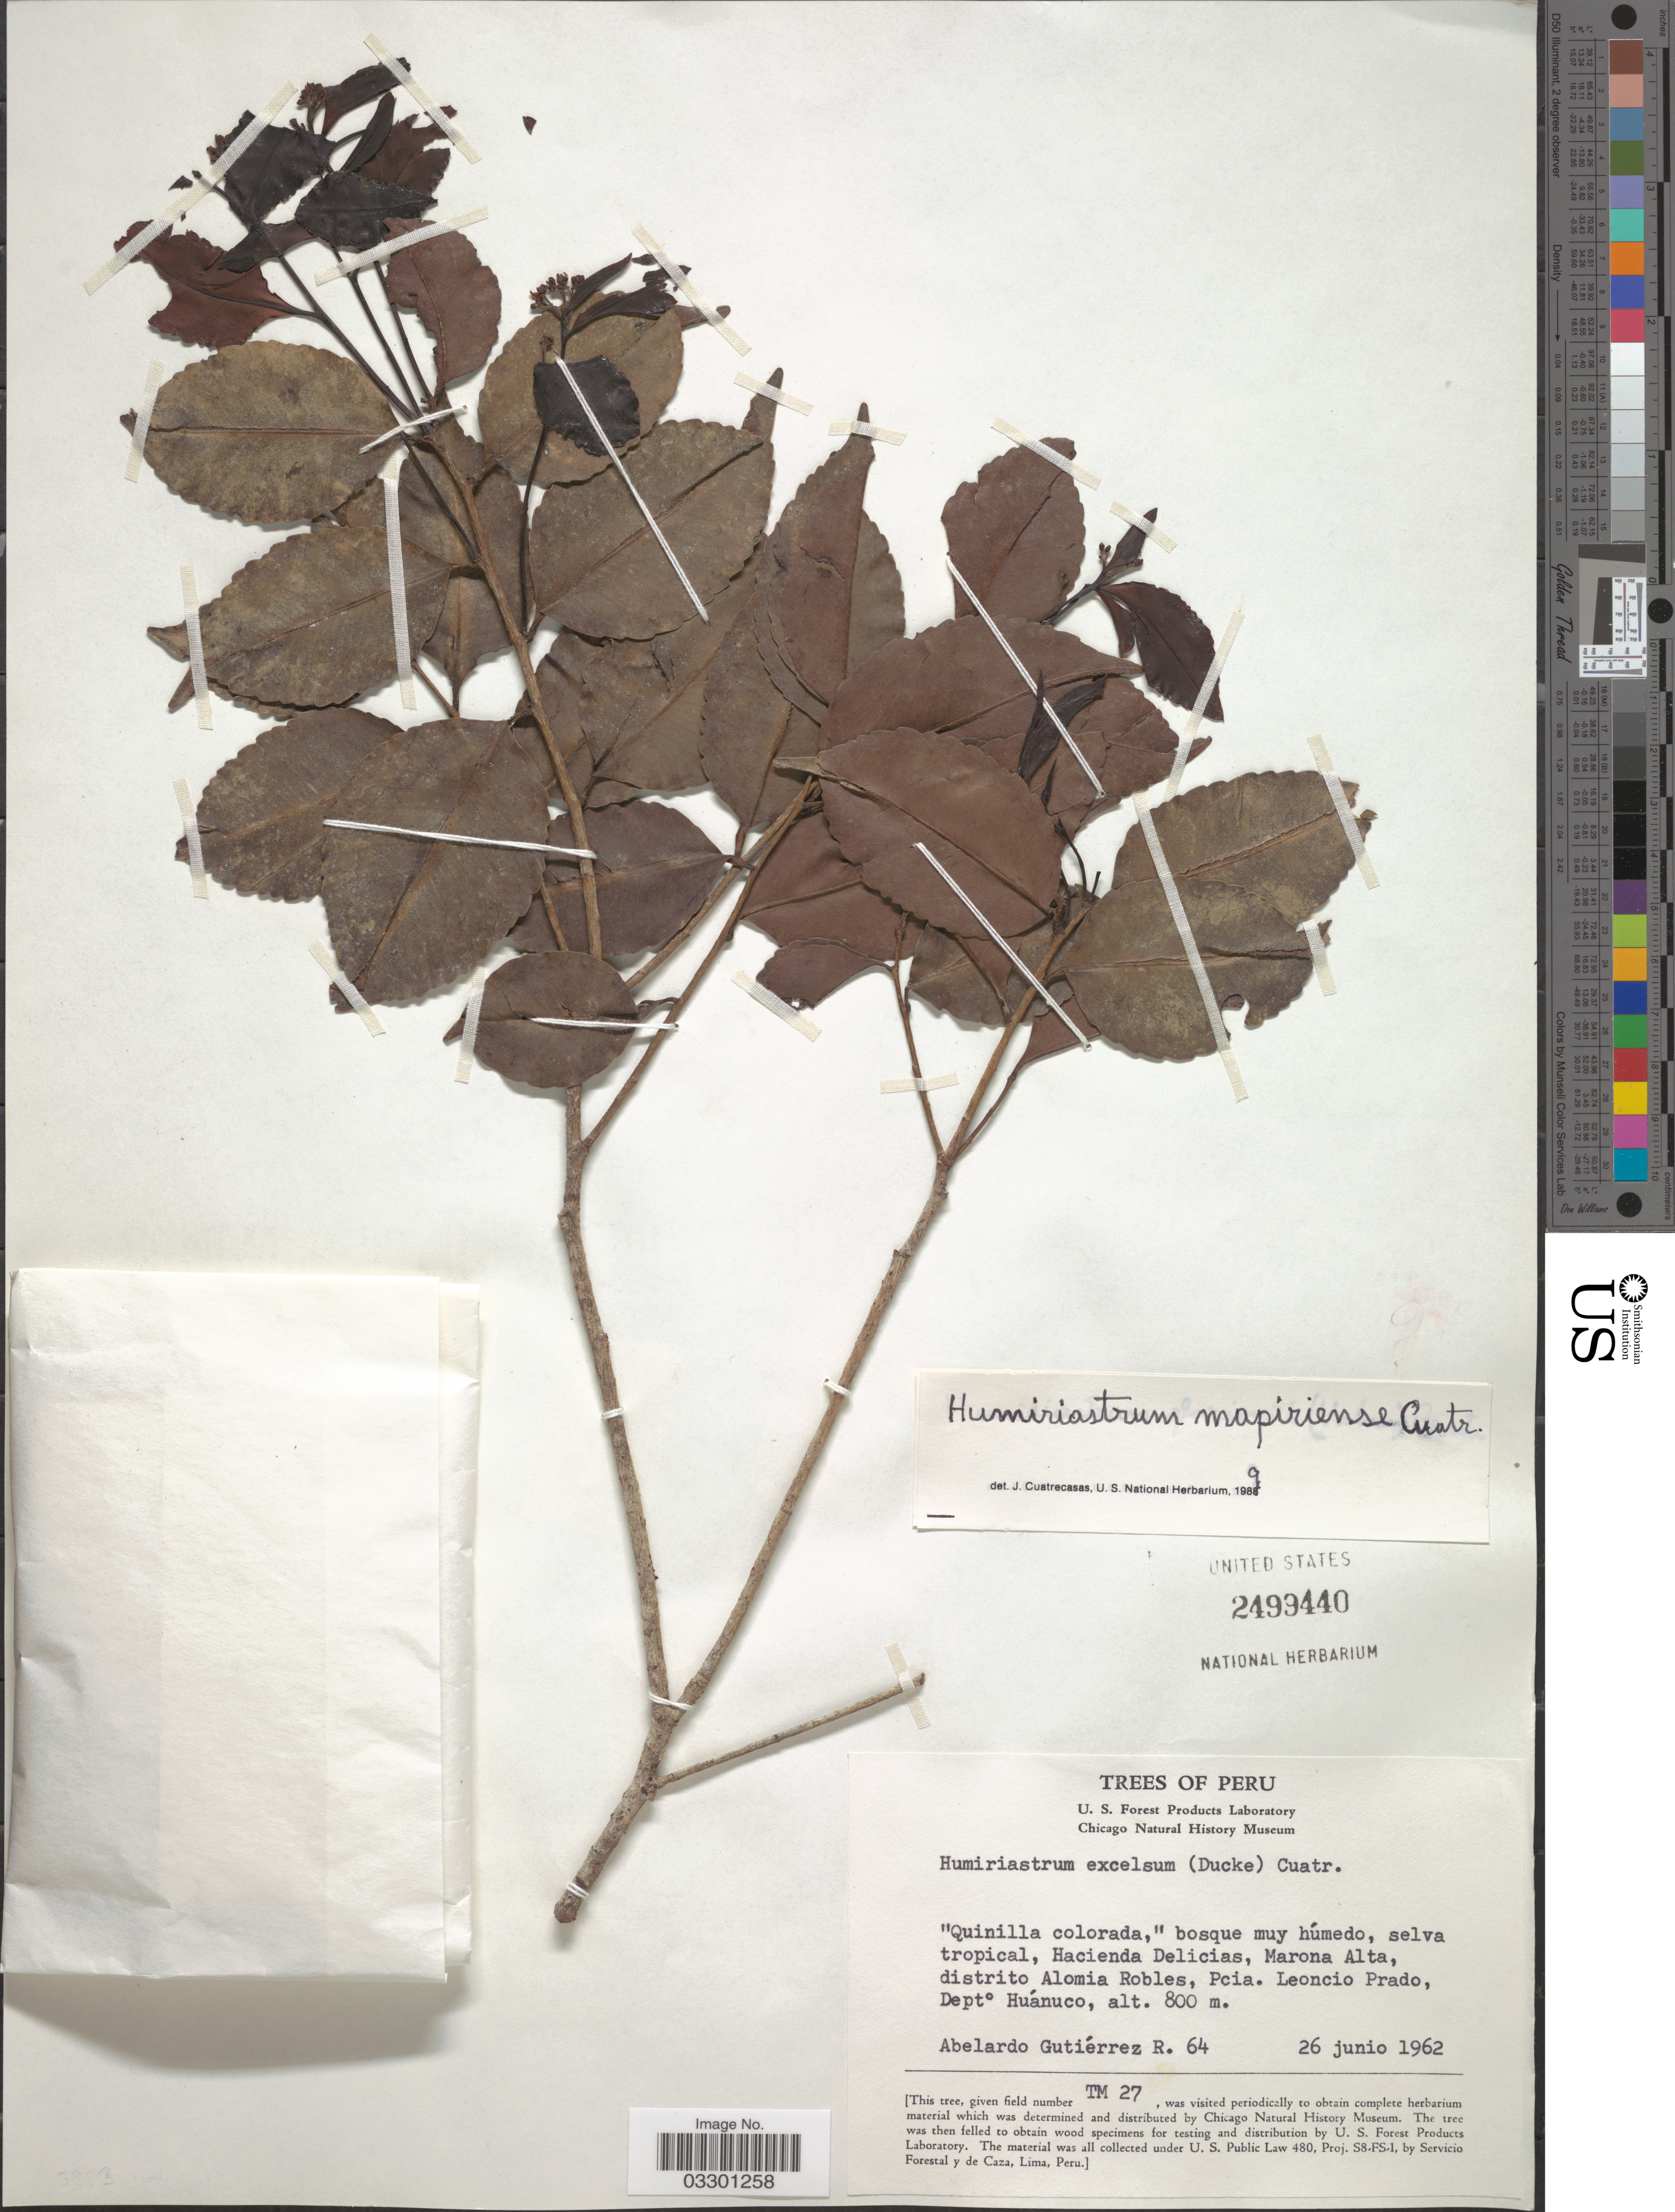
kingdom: Plantae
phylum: Tracheophyta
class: Magnoliopsida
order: Malpighiales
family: Humiriaceae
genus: Humiriastrum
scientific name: Humiriastrum mapiriense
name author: Cuatrec.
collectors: A. Gutiérrez R.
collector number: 64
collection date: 1962-06-26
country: Peru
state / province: Huánuco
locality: Hacienda Delicias, Marona Alta, distrito Alomia Robles, Pcia. Leoncio Prado, Depto. Húanuco.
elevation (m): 800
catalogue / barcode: US 2499440